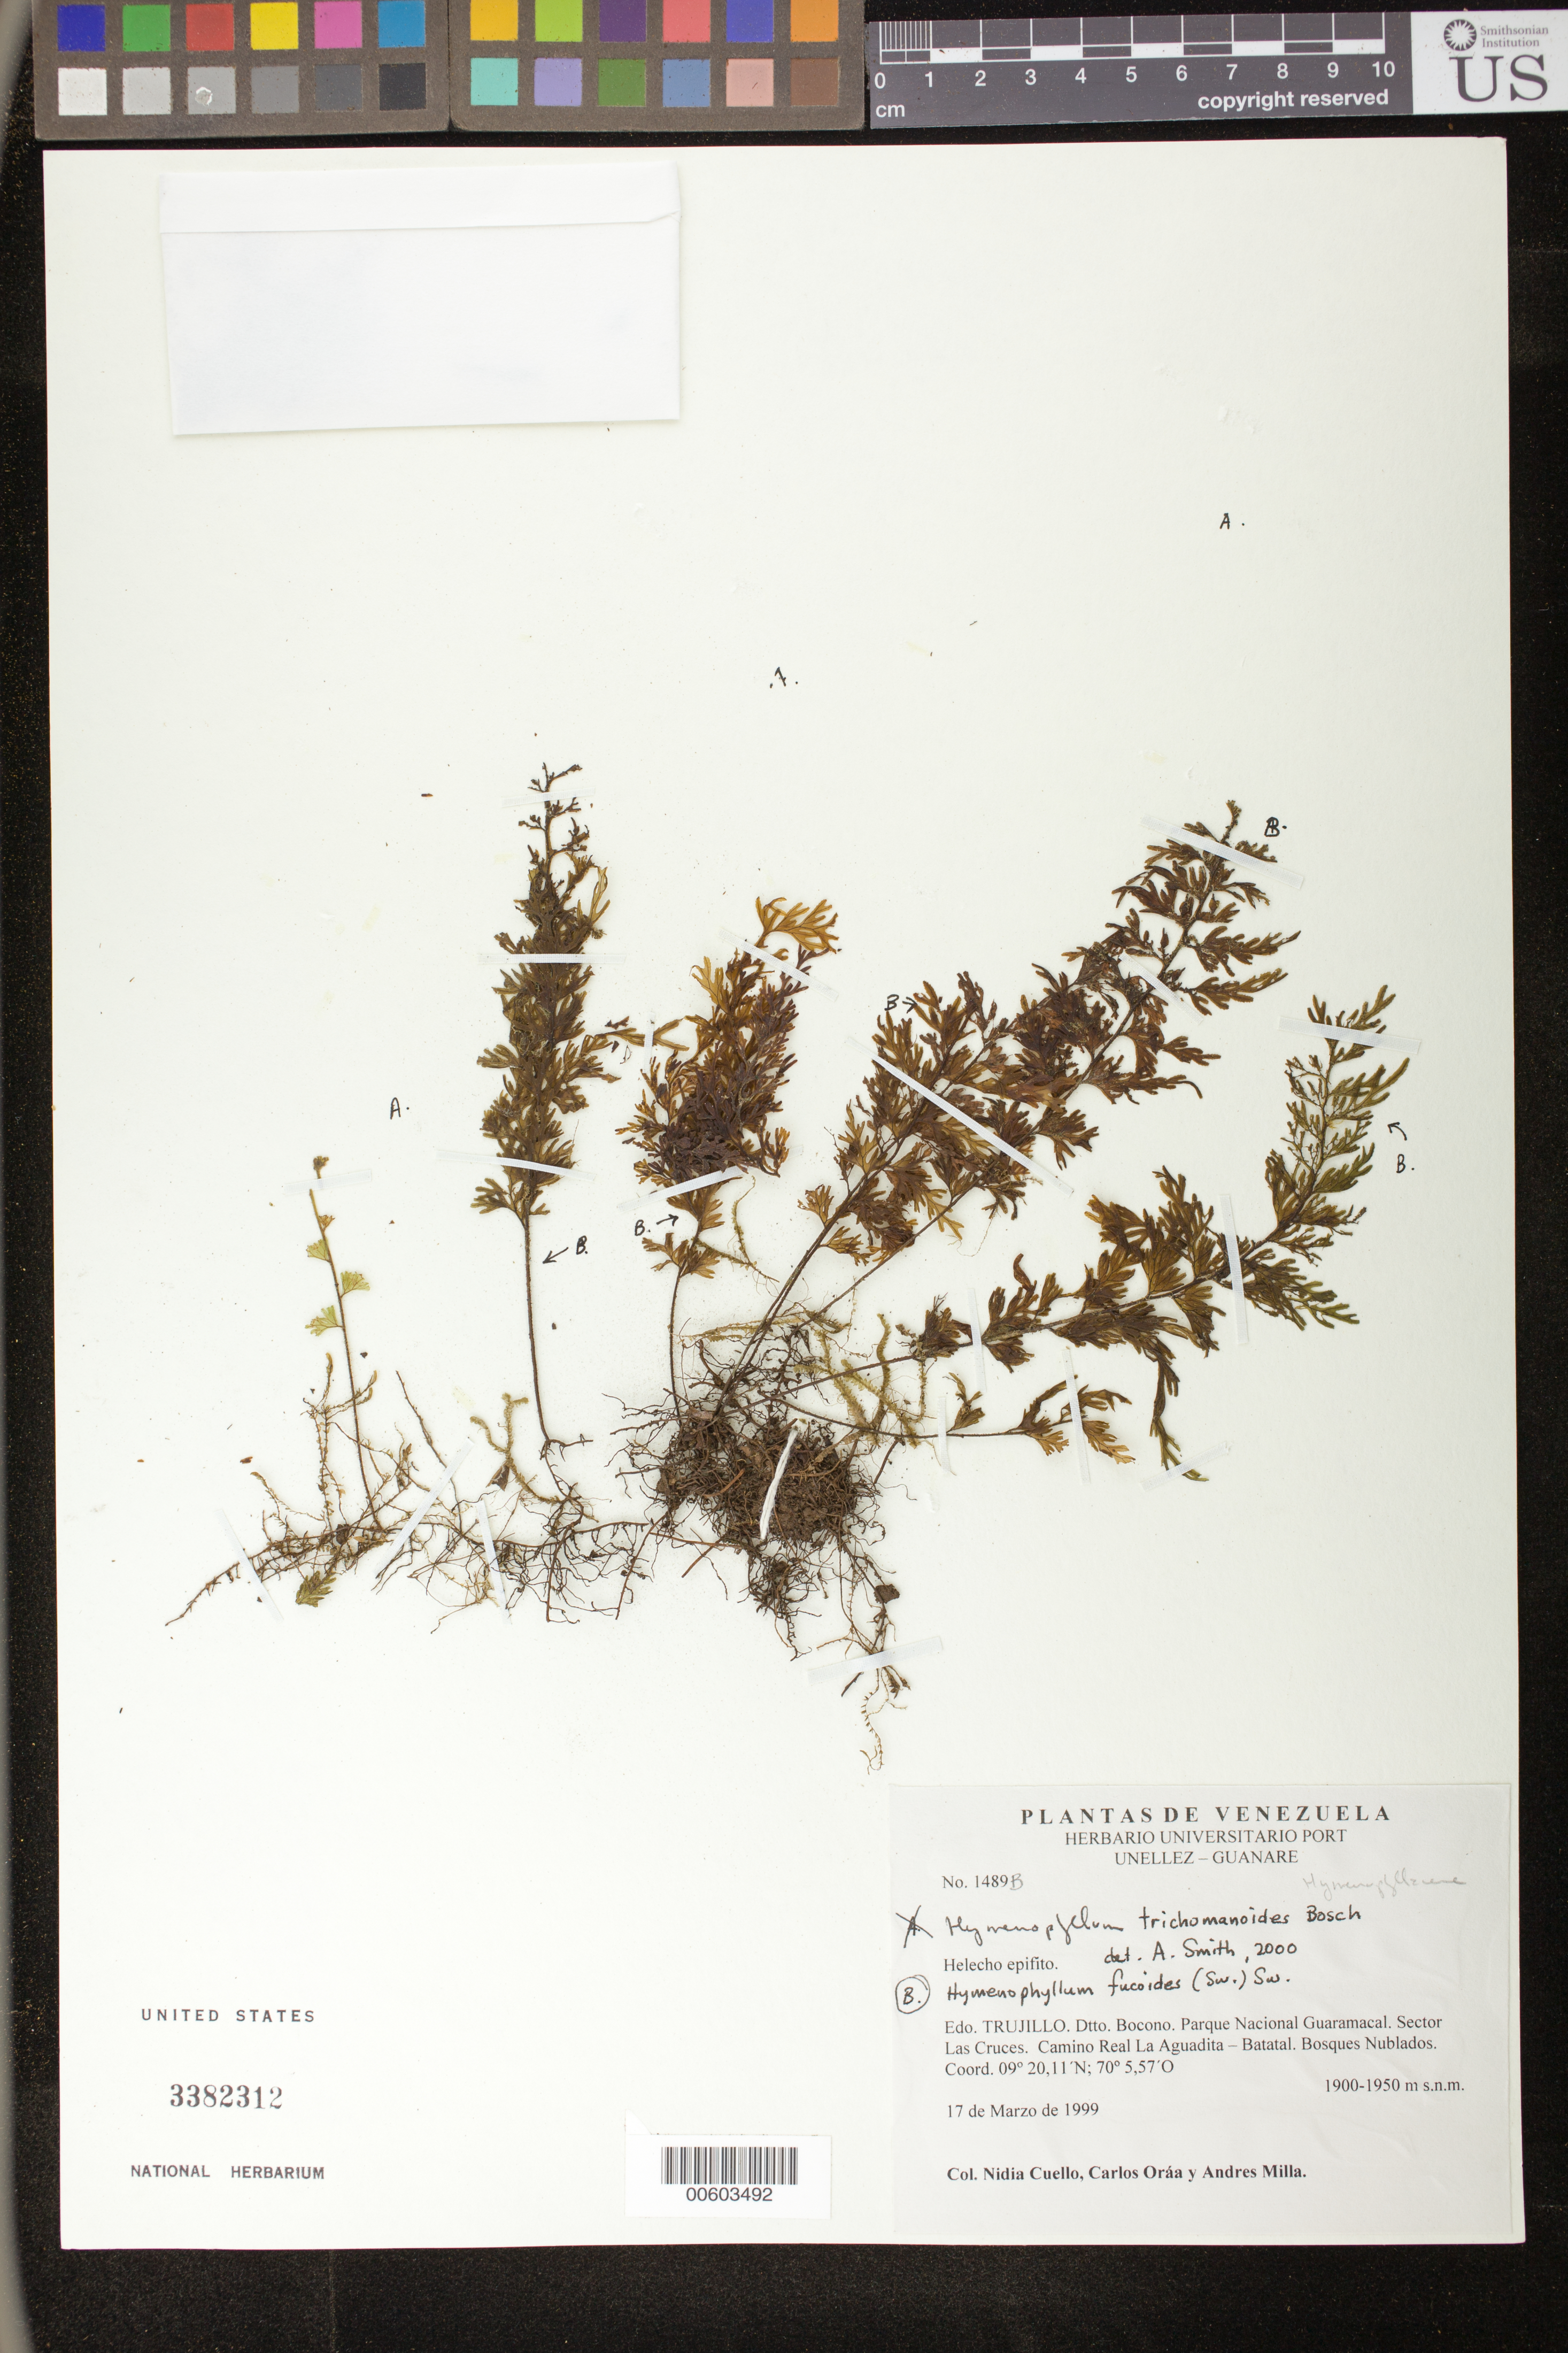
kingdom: Plantae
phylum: Tracheophyta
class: Polypodiopsida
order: Hymenophyllales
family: Hymenophyllaceae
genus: Hymenophyllum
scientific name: Hymenophyllum fucoides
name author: (Sw.) Sw.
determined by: Smith, Alan R., (UC)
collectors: N. L. Cuello, C. Oráa & A. Milla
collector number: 1489B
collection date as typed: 17 Mar 1999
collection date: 1999-03-17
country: Venezuela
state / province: Trujillo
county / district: Boconó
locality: Parque Nacional Guaramacal. Sector Las Cruces. Camino Real La Aguadita - Batatal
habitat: Bosques nublados.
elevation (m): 1900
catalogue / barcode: US 3382312